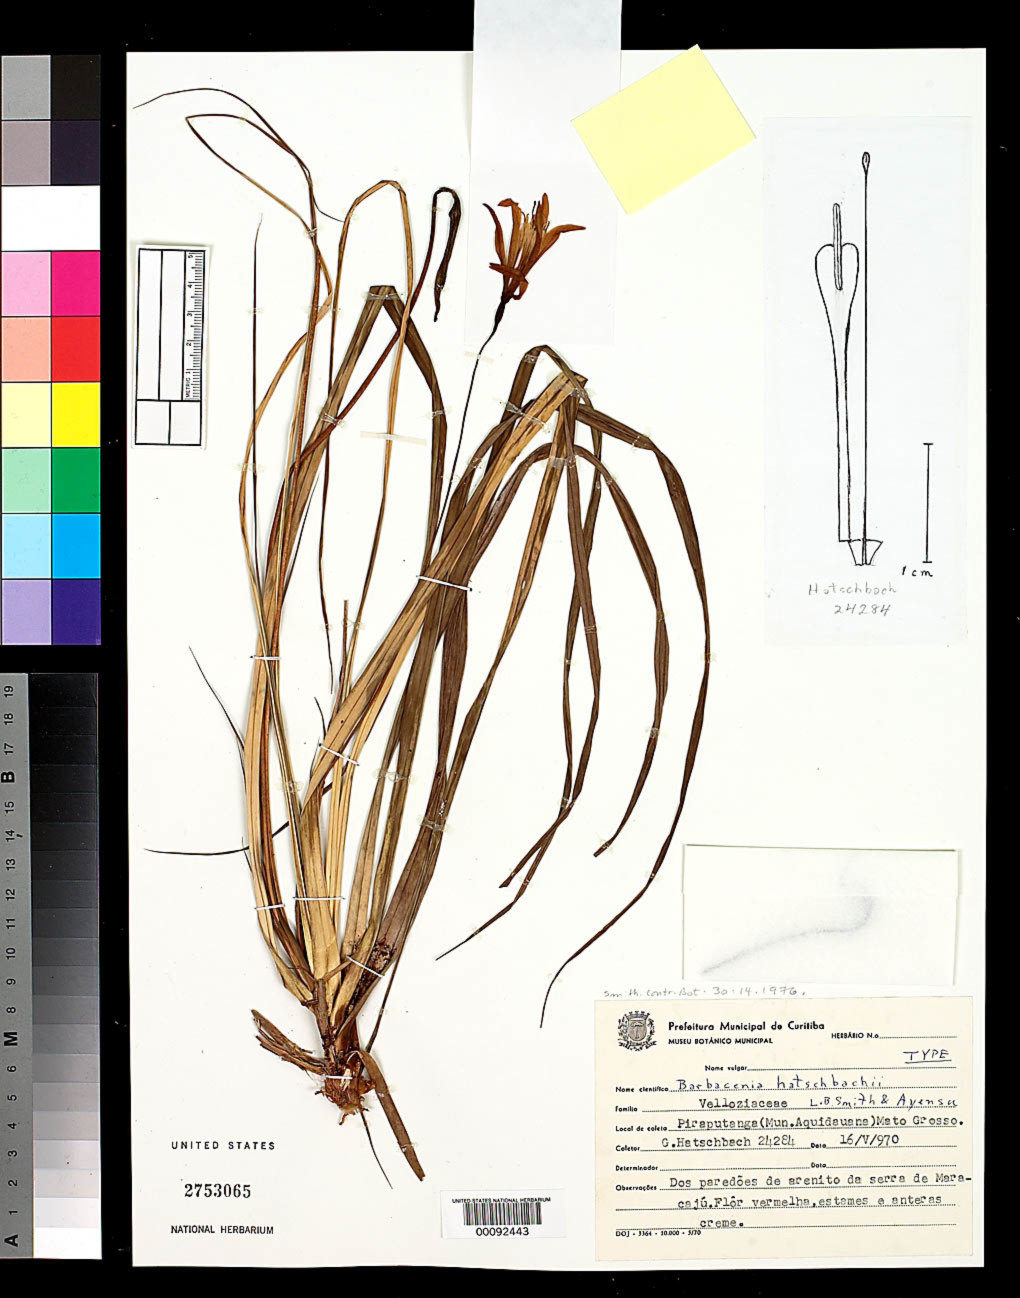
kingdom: Plantae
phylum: Tracheophyta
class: Liliopsida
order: Pandanales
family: Velloziaceae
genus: Barbacenia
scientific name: Barbacenia hatschbachii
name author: L.B. Sm. & Ayensu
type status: Holotype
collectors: G. Hatschbach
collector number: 24284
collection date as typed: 16 May 1970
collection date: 1970-05-16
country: Brazil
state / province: Mato Grosso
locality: Aquidauana, Piraputanga, Serra de Maracaju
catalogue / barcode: US 2753065